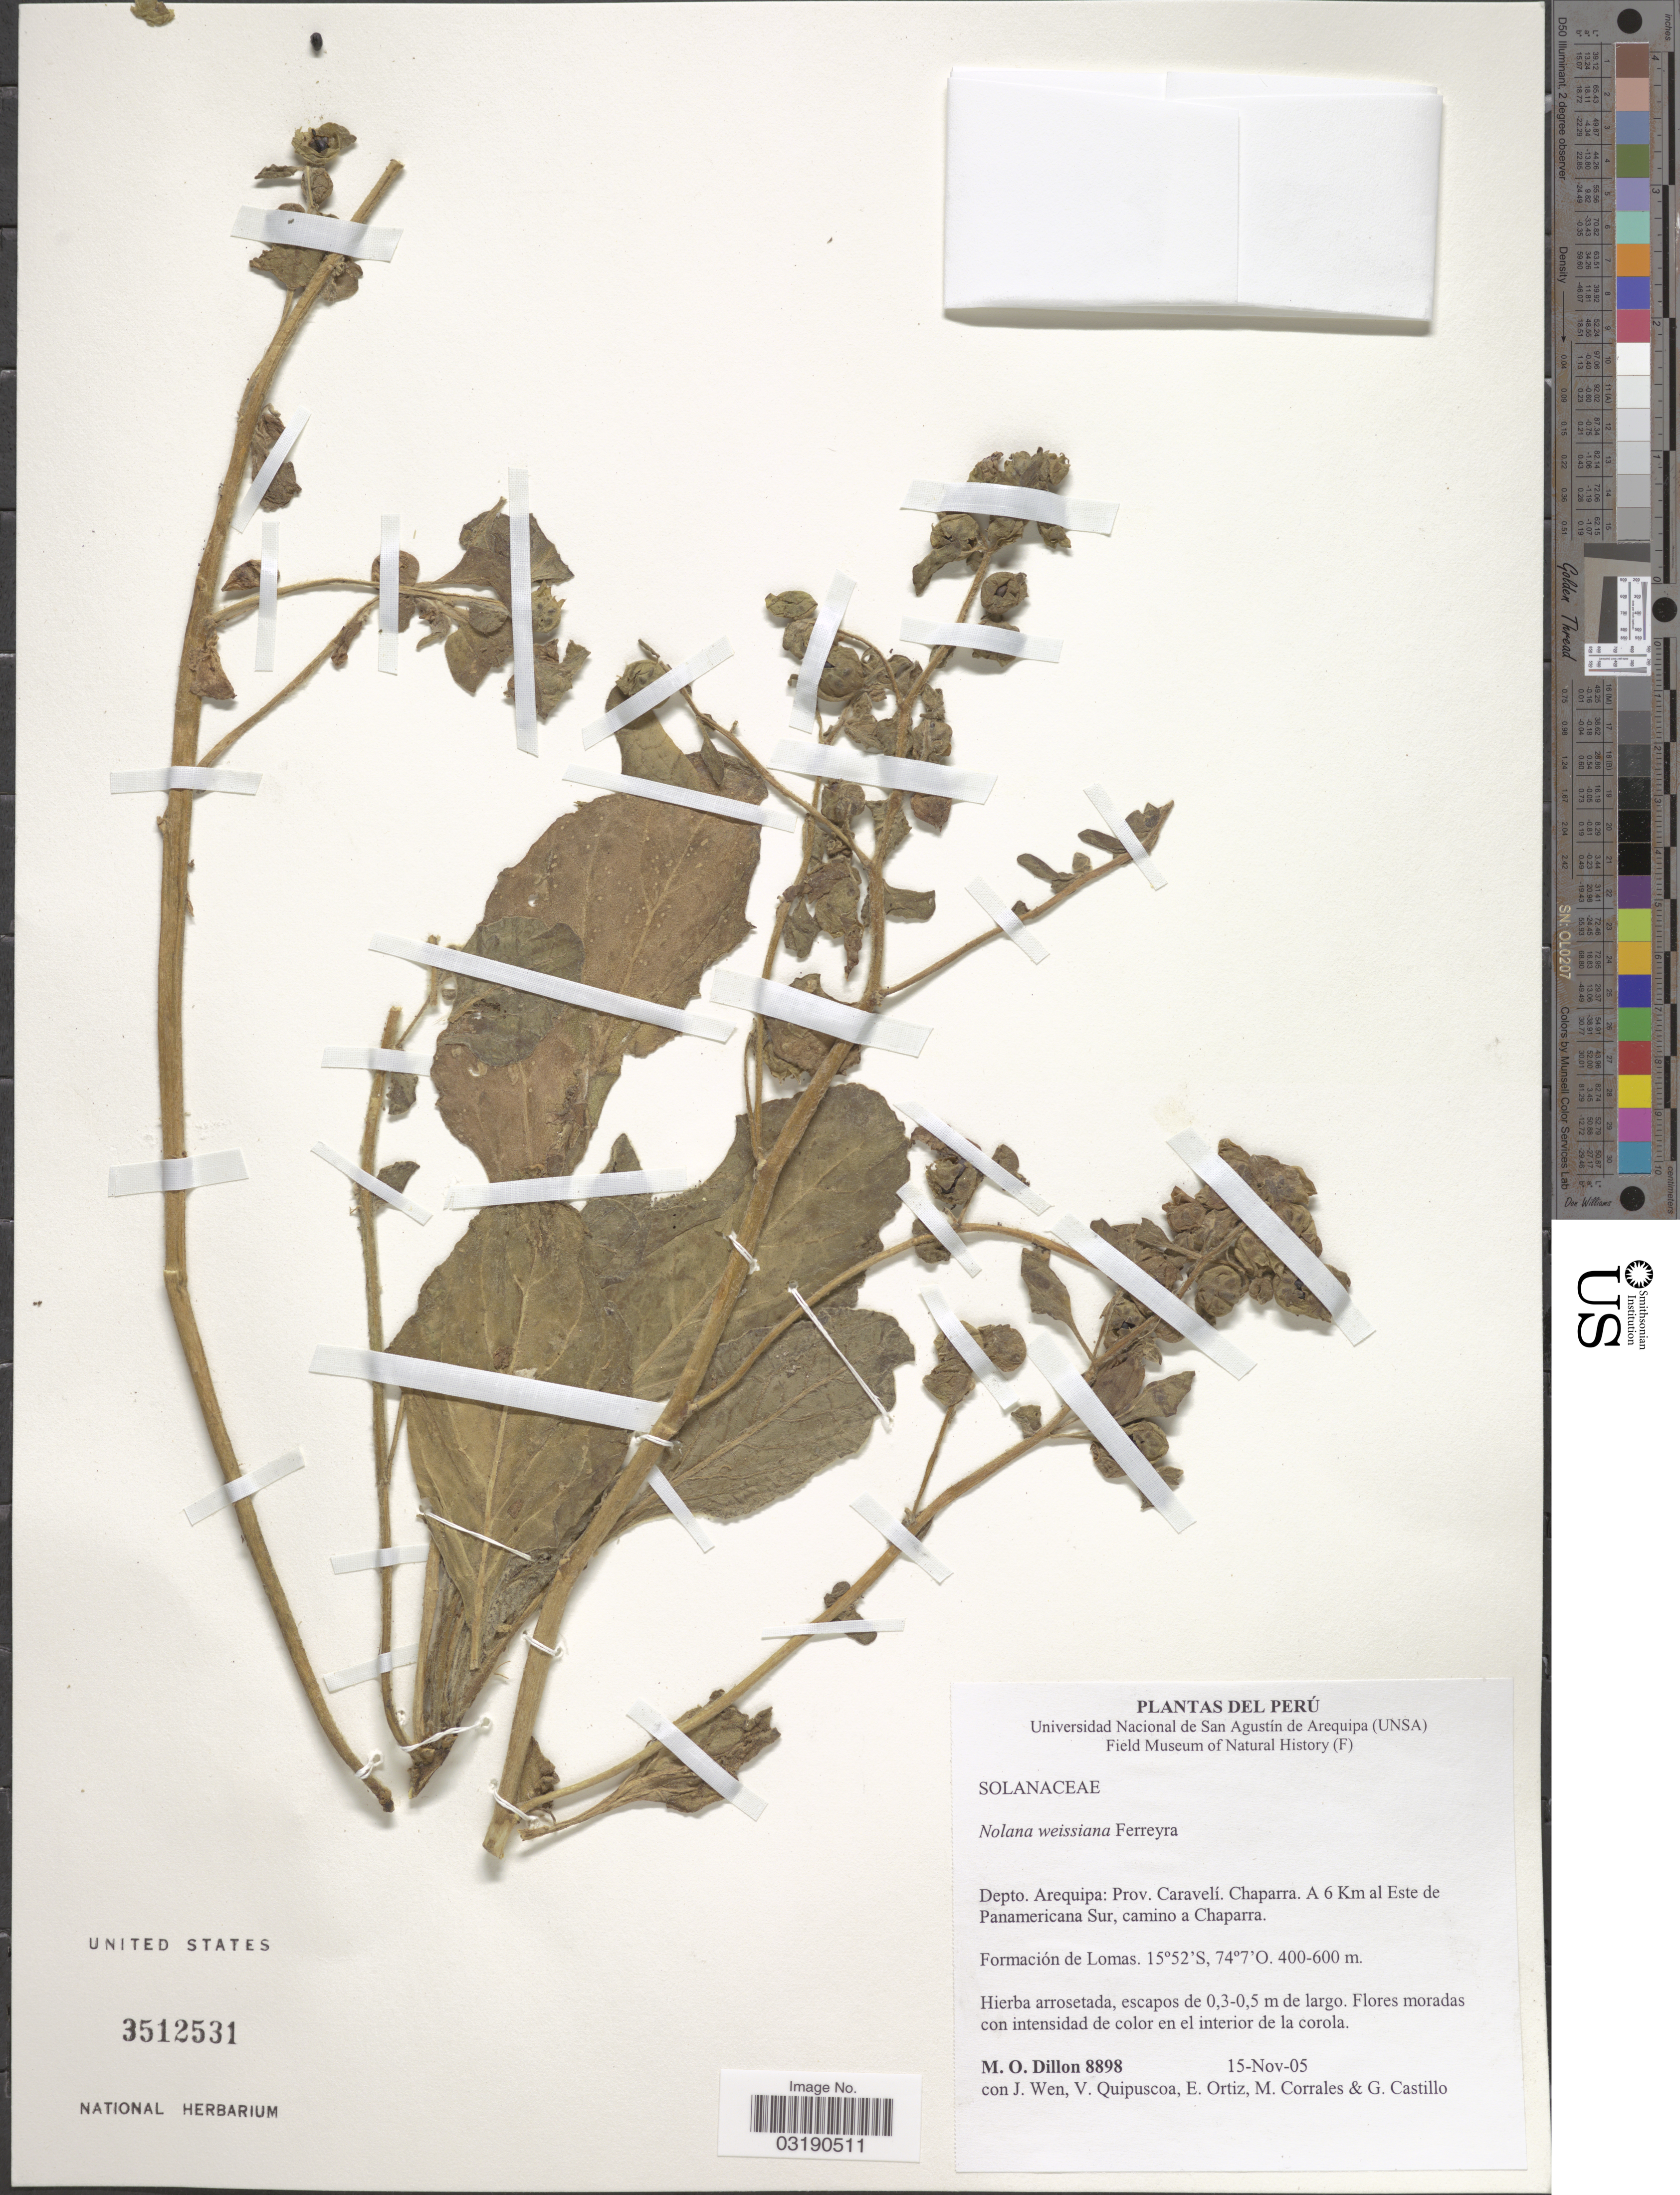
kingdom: Plantae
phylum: Tracheophyta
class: Magnoliopsida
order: Solanales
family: Solanaceae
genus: Nolana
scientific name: Nolana inflata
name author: (Pav.) Ruiz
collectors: M. O. Dillon, J. Wen, V. Quipuscoa, E. Ortiz & et al.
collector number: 8898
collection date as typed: Transcribed d/m/y: 15/11/5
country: Peru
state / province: Arequipa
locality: Depto. Arequipa: Prov. Caravelí, Chaparra. A 6 Km al Este de Panamericana Sur, camino a Chaparra.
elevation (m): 400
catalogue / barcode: US 3512531